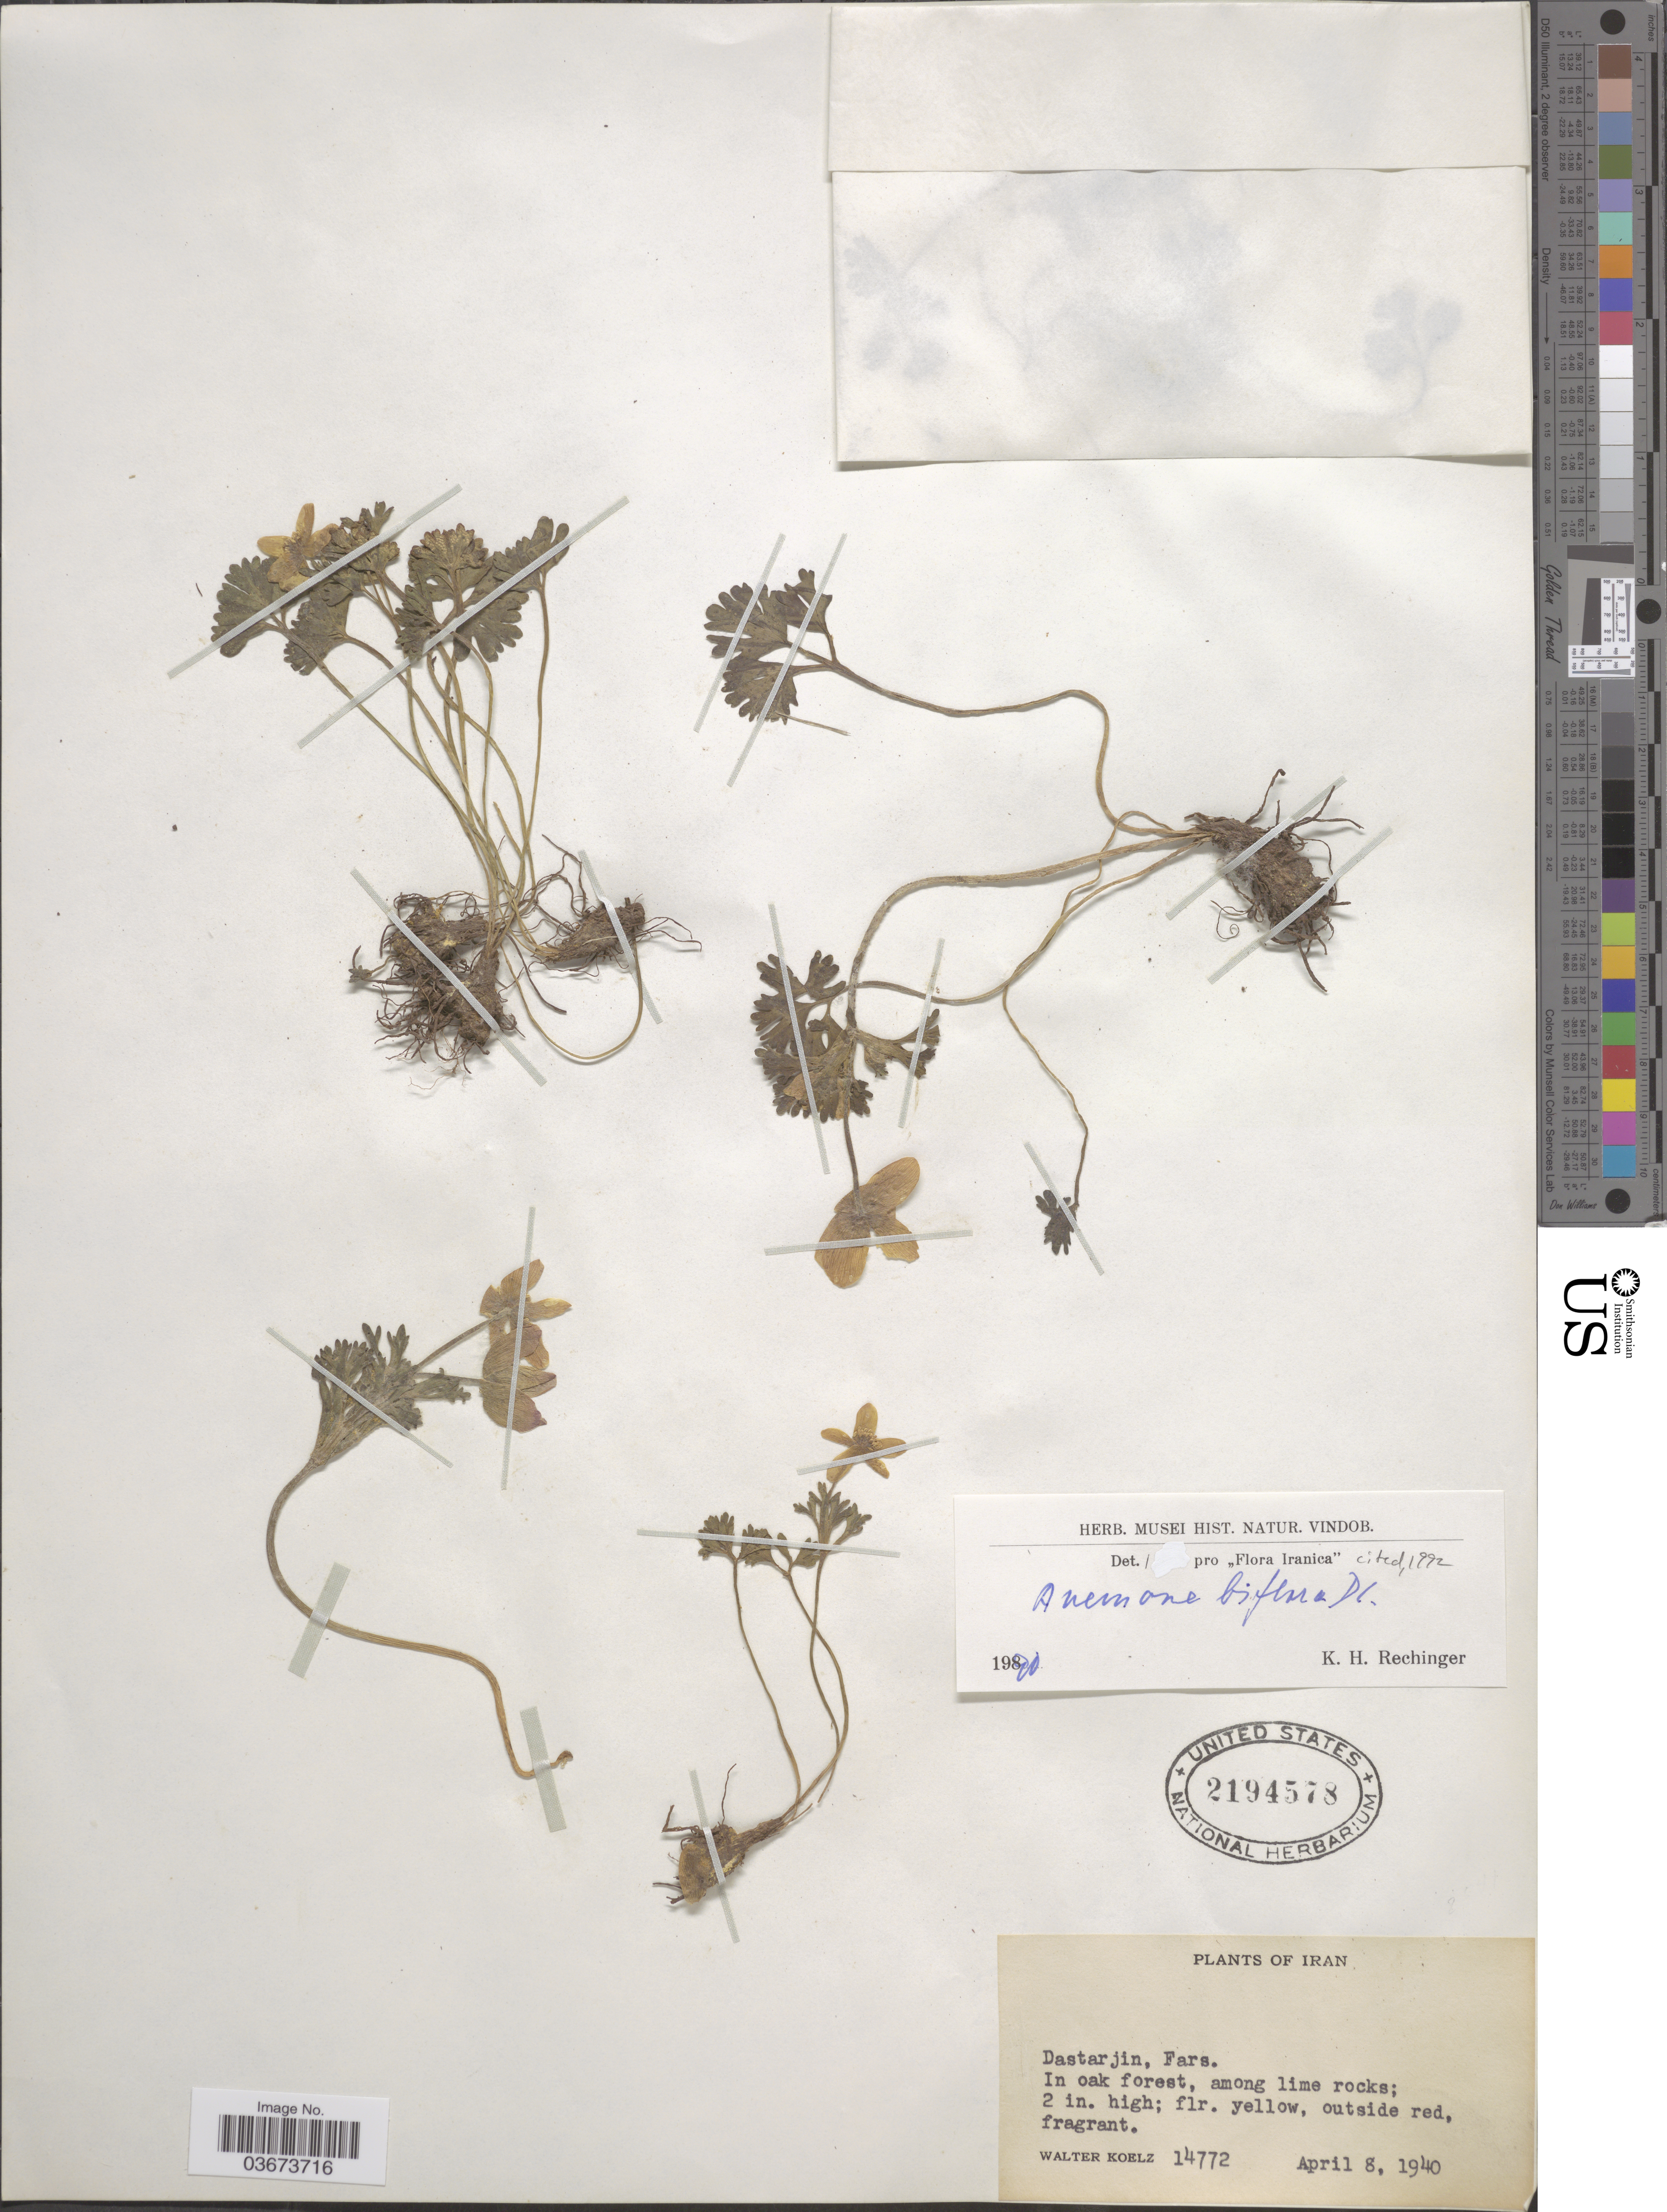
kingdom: Plantae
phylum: Tracheophyta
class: Magnoliopsida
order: Ranunculales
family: Ranunculaceae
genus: Anemone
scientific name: Anemone biflora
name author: DC.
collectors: W. N. Koelz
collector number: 14772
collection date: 1940-04-08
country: Iran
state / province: Fars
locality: Dastarjin.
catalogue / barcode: US 2194578